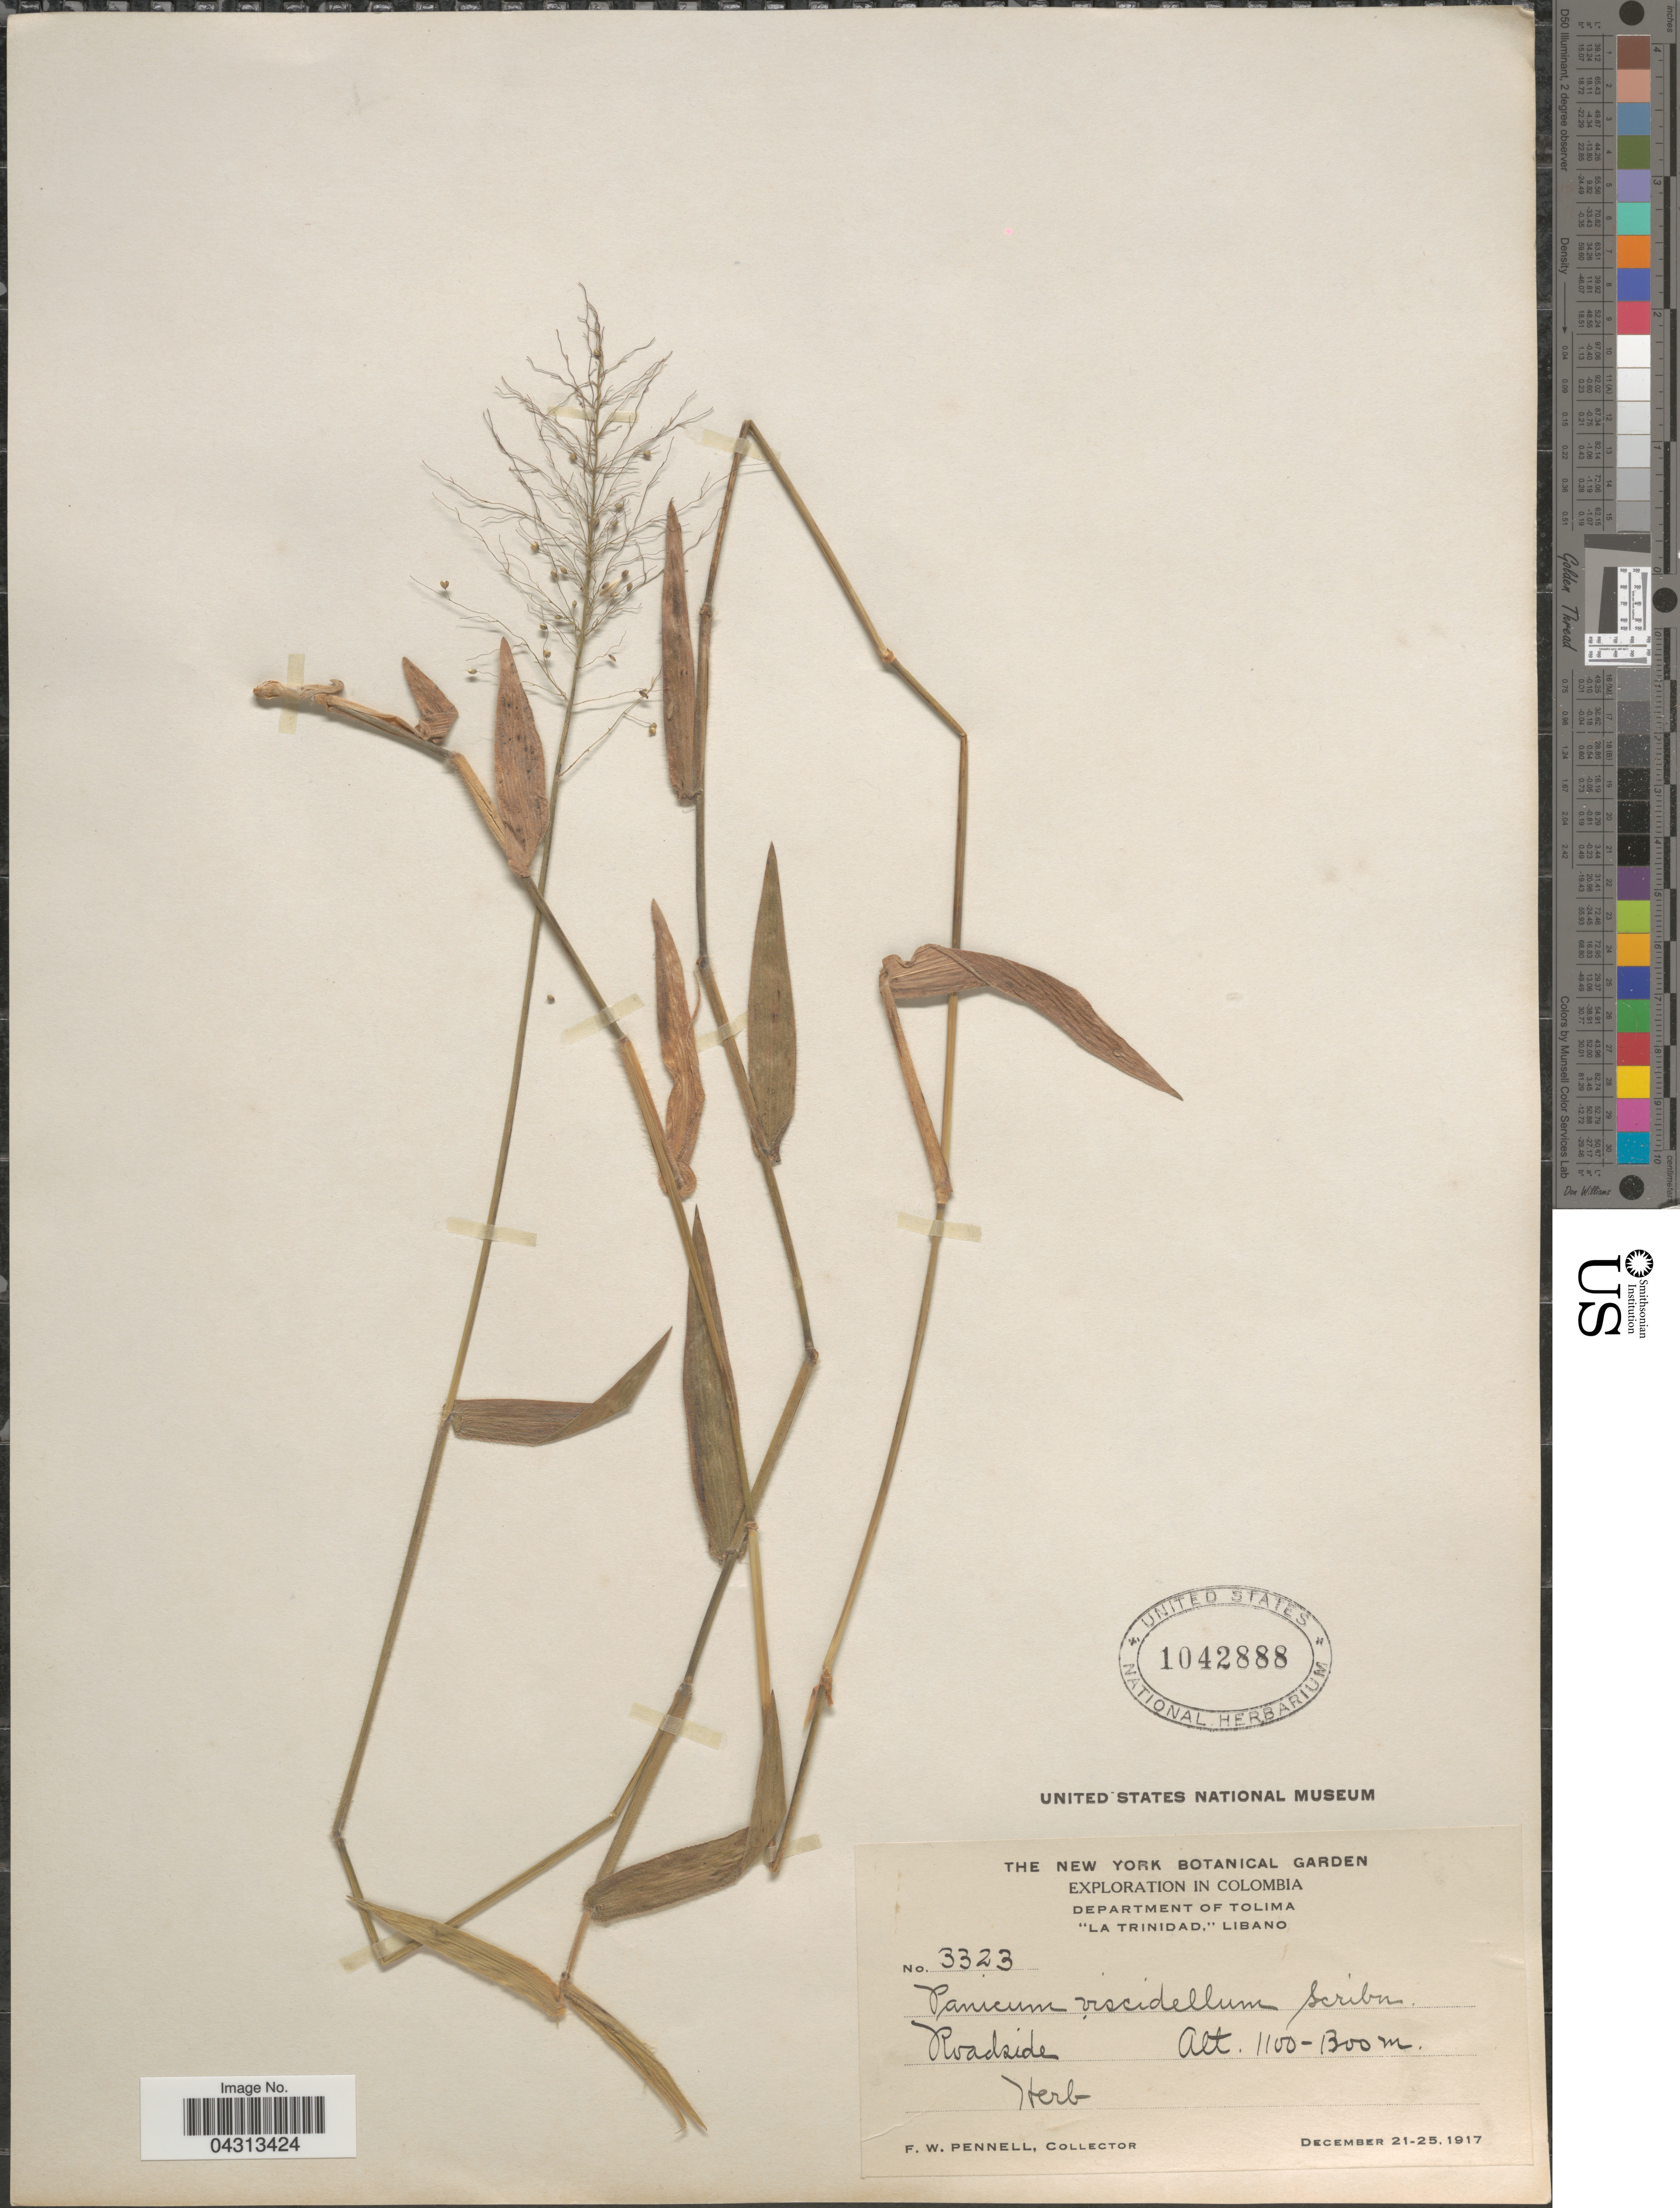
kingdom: Plantae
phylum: Tracheophyta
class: Liliopsida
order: Poales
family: Poaceae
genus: Dichanthelium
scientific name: Dichanthelium viscidellum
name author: (Scribn.) Gould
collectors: F. W. Pennell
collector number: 3323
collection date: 1917-12-21/1917-12-25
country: Colombia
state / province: Tolima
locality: Exploration in Colombia. Department of Tolima. "La Trinidad," Libano.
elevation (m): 1100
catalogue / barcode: US 1042888